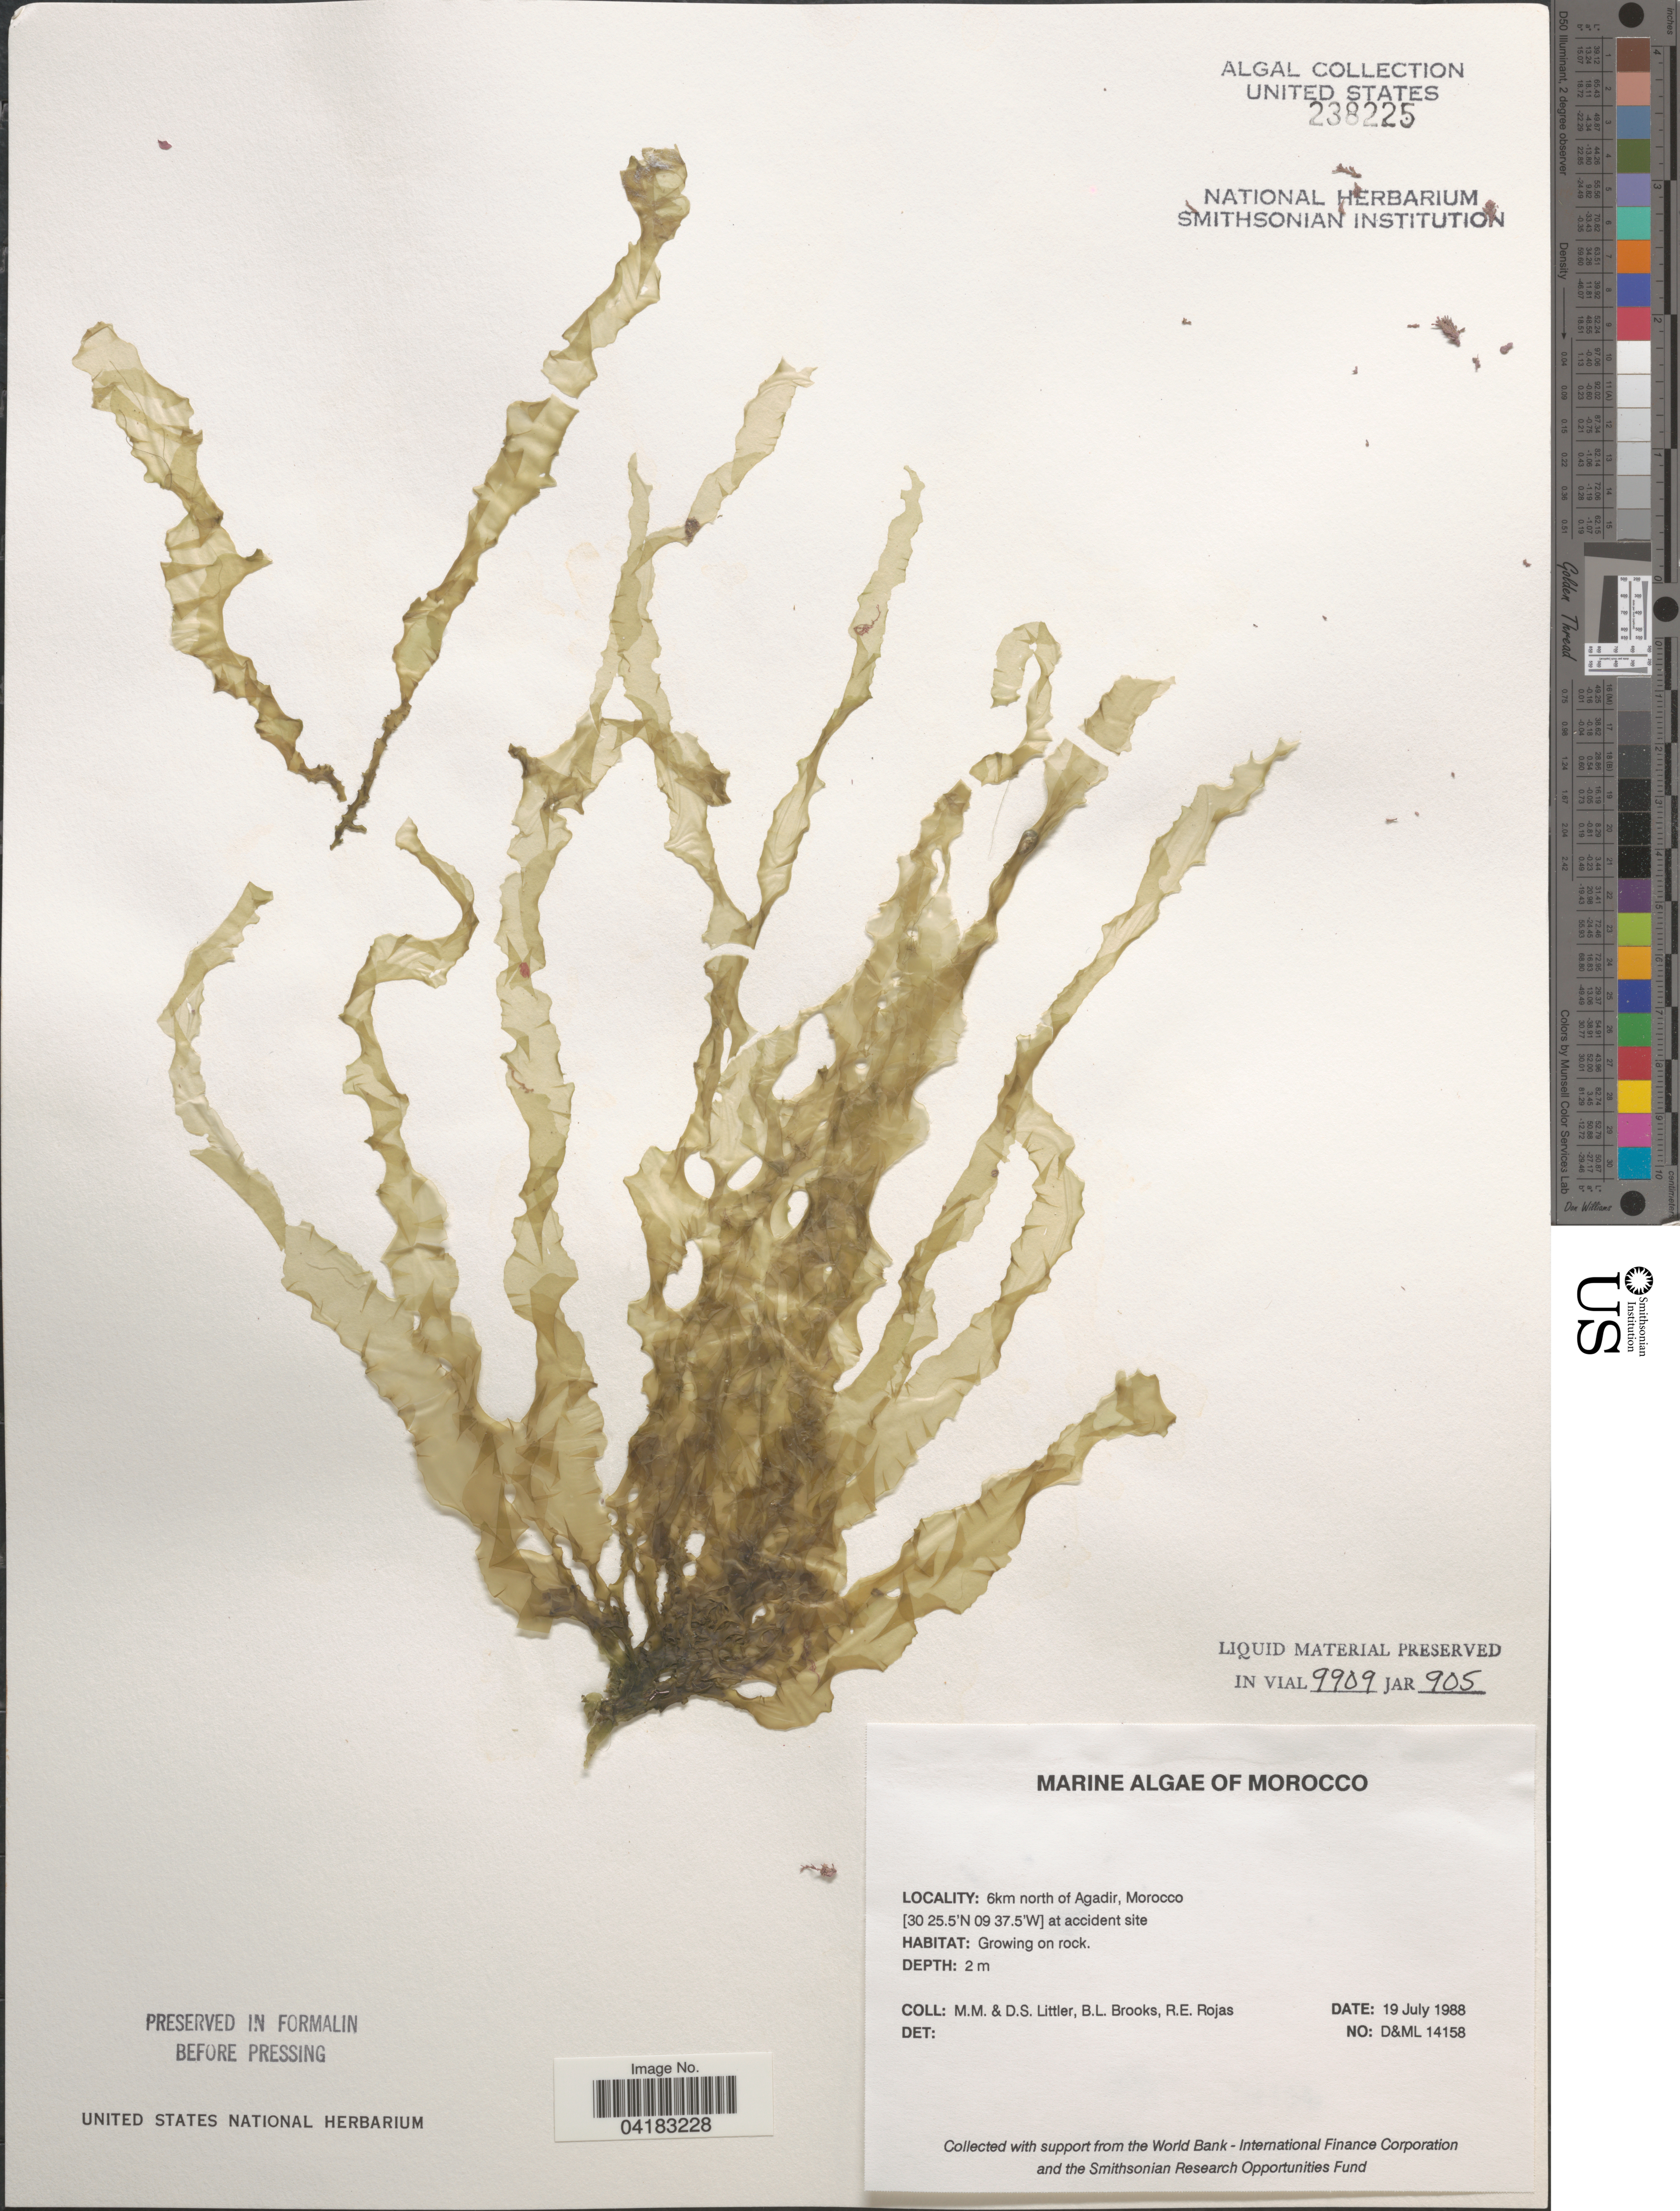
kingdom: Plantae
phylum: Chlorophyta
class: Ulvophyceae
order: Ulvales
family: Ulvaceae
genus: Ulva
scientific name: Ulva sp.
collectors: D. S. Littler, B. Brooks & R. Rojas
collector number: D&ML14158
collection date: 1988-07-19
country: Morocco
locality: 6km north of Agadir, at accident site.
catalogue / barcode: US 238225